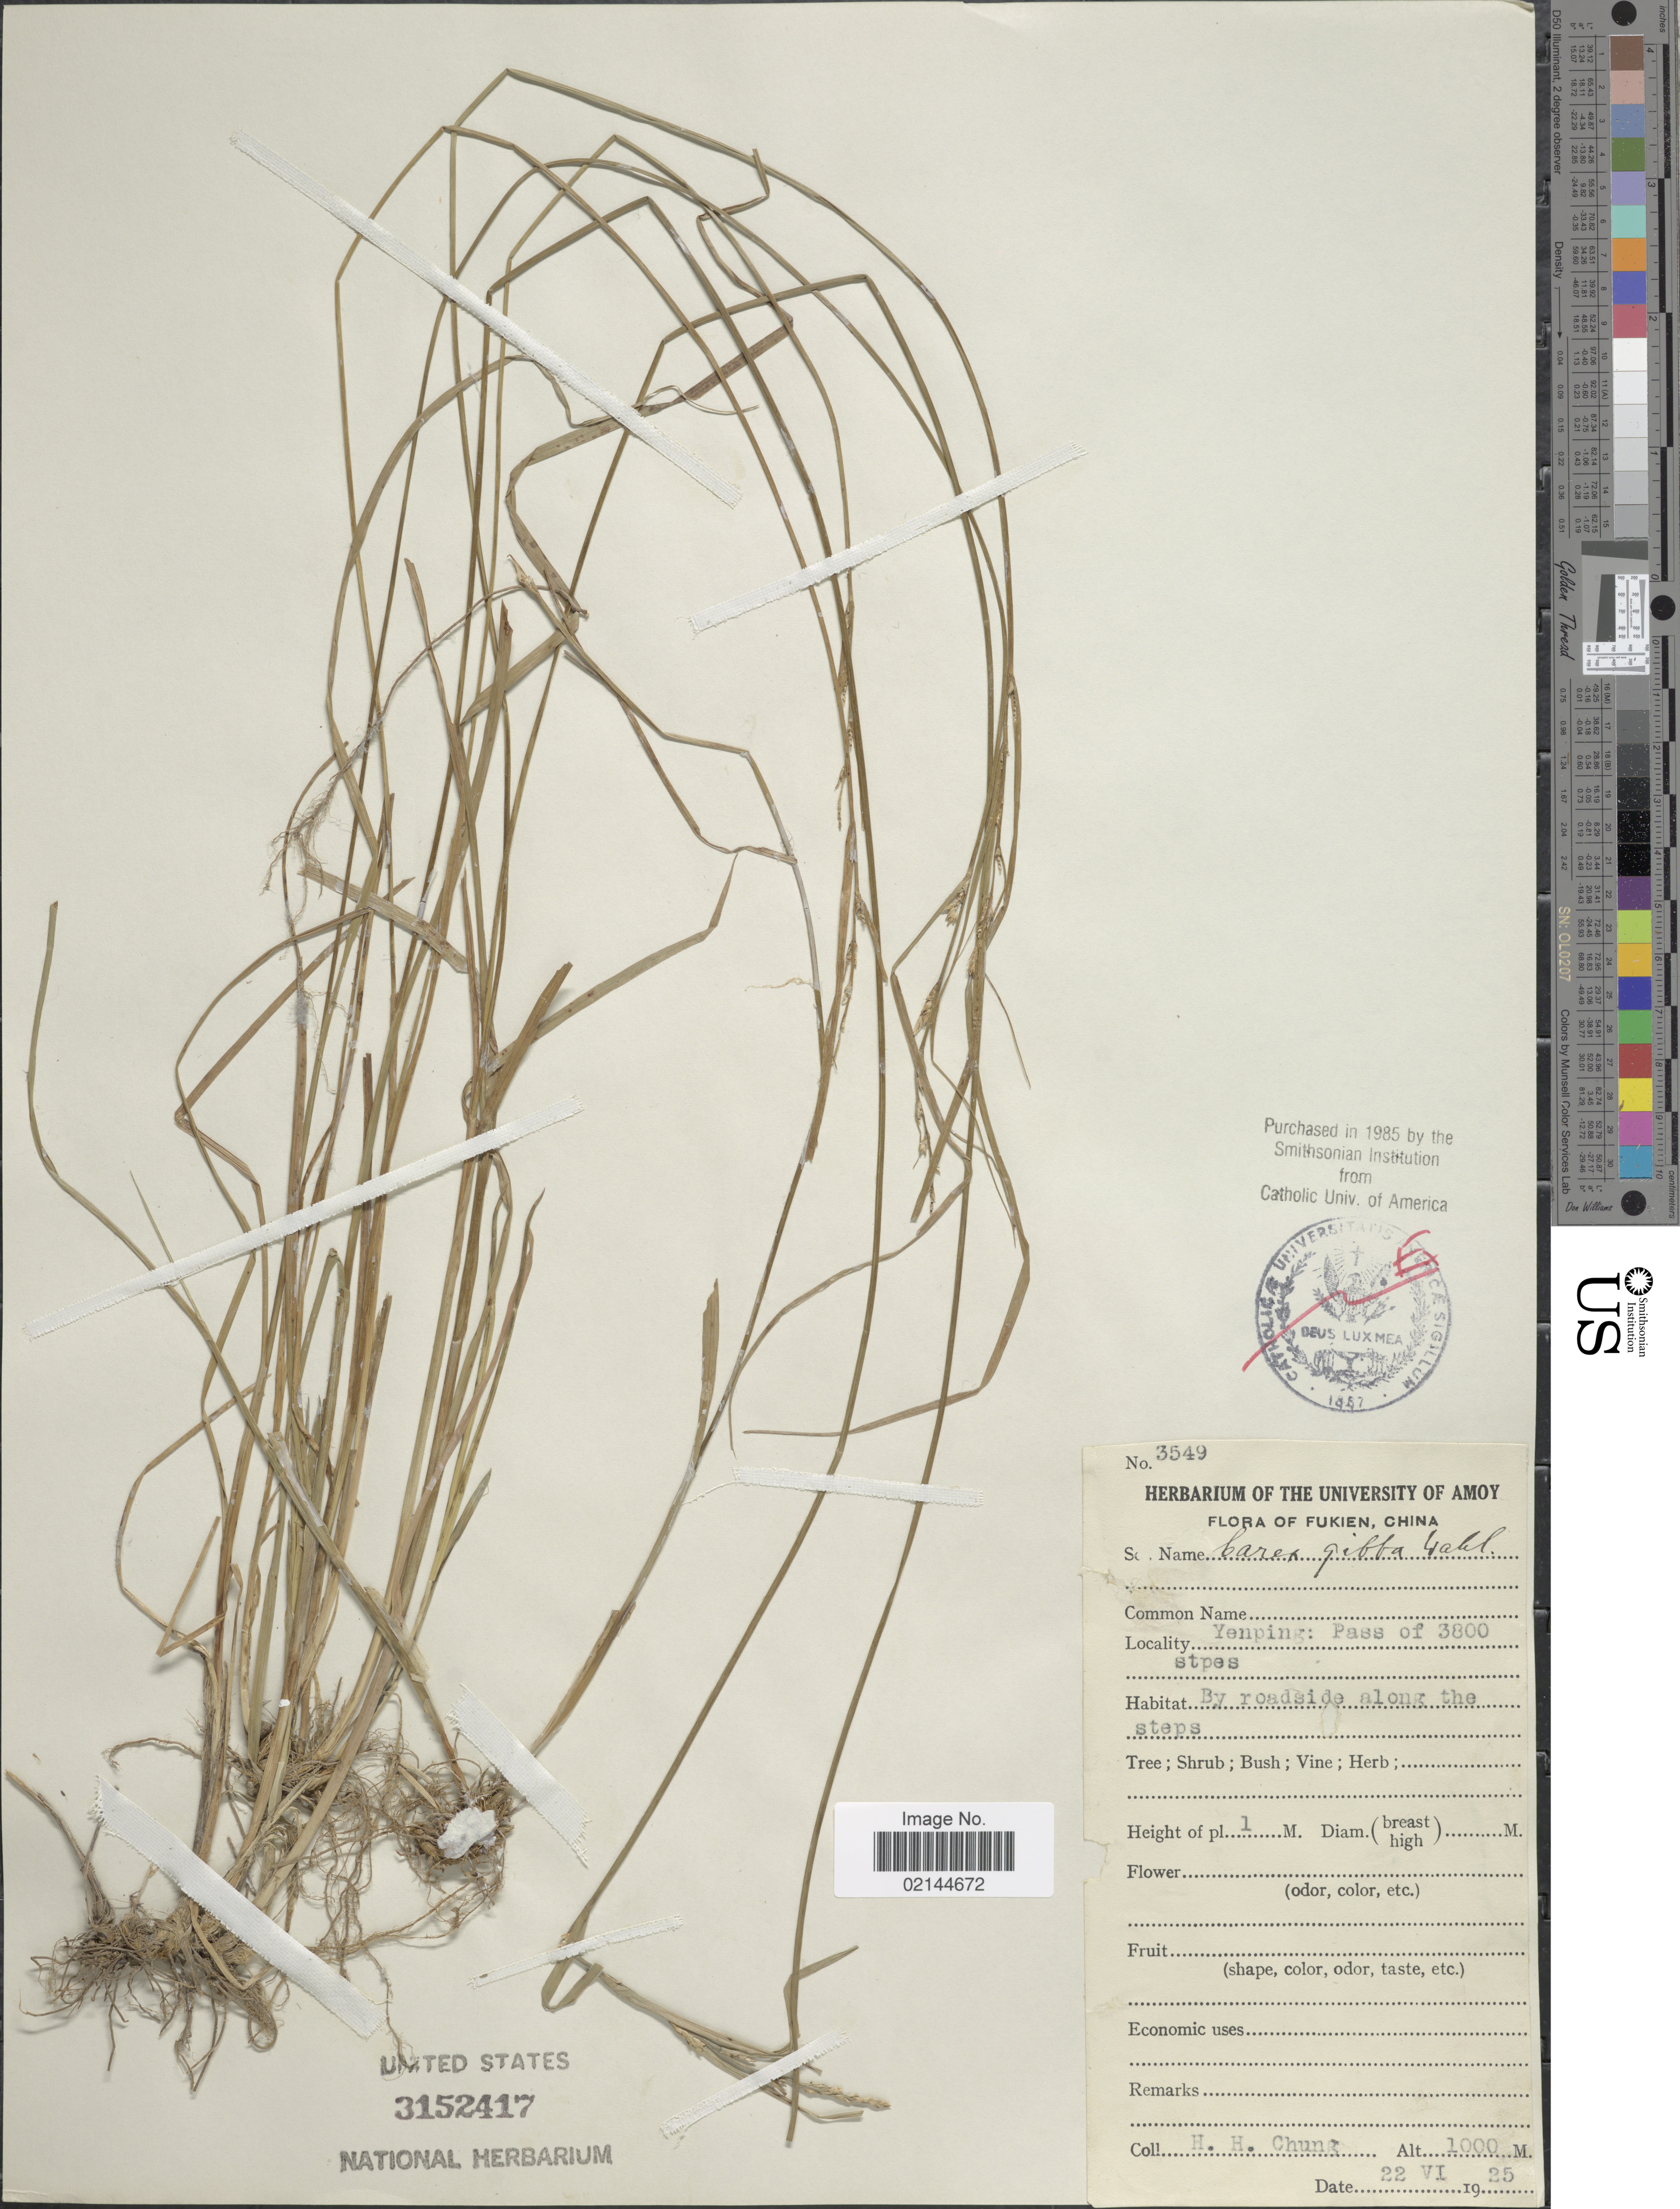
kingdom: Plantae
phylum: Tracheophyta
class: Liliopsida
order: Poales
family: Cyperaceae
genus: Carex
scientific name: Carex gibba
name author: Wahlenb.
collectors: H. Chung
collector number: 3549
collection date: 1925-06-22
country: China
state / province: Fujian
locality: Fukien. Yenpng: Pass of 3800 stpes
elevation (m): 1000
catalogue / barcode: US 3152417